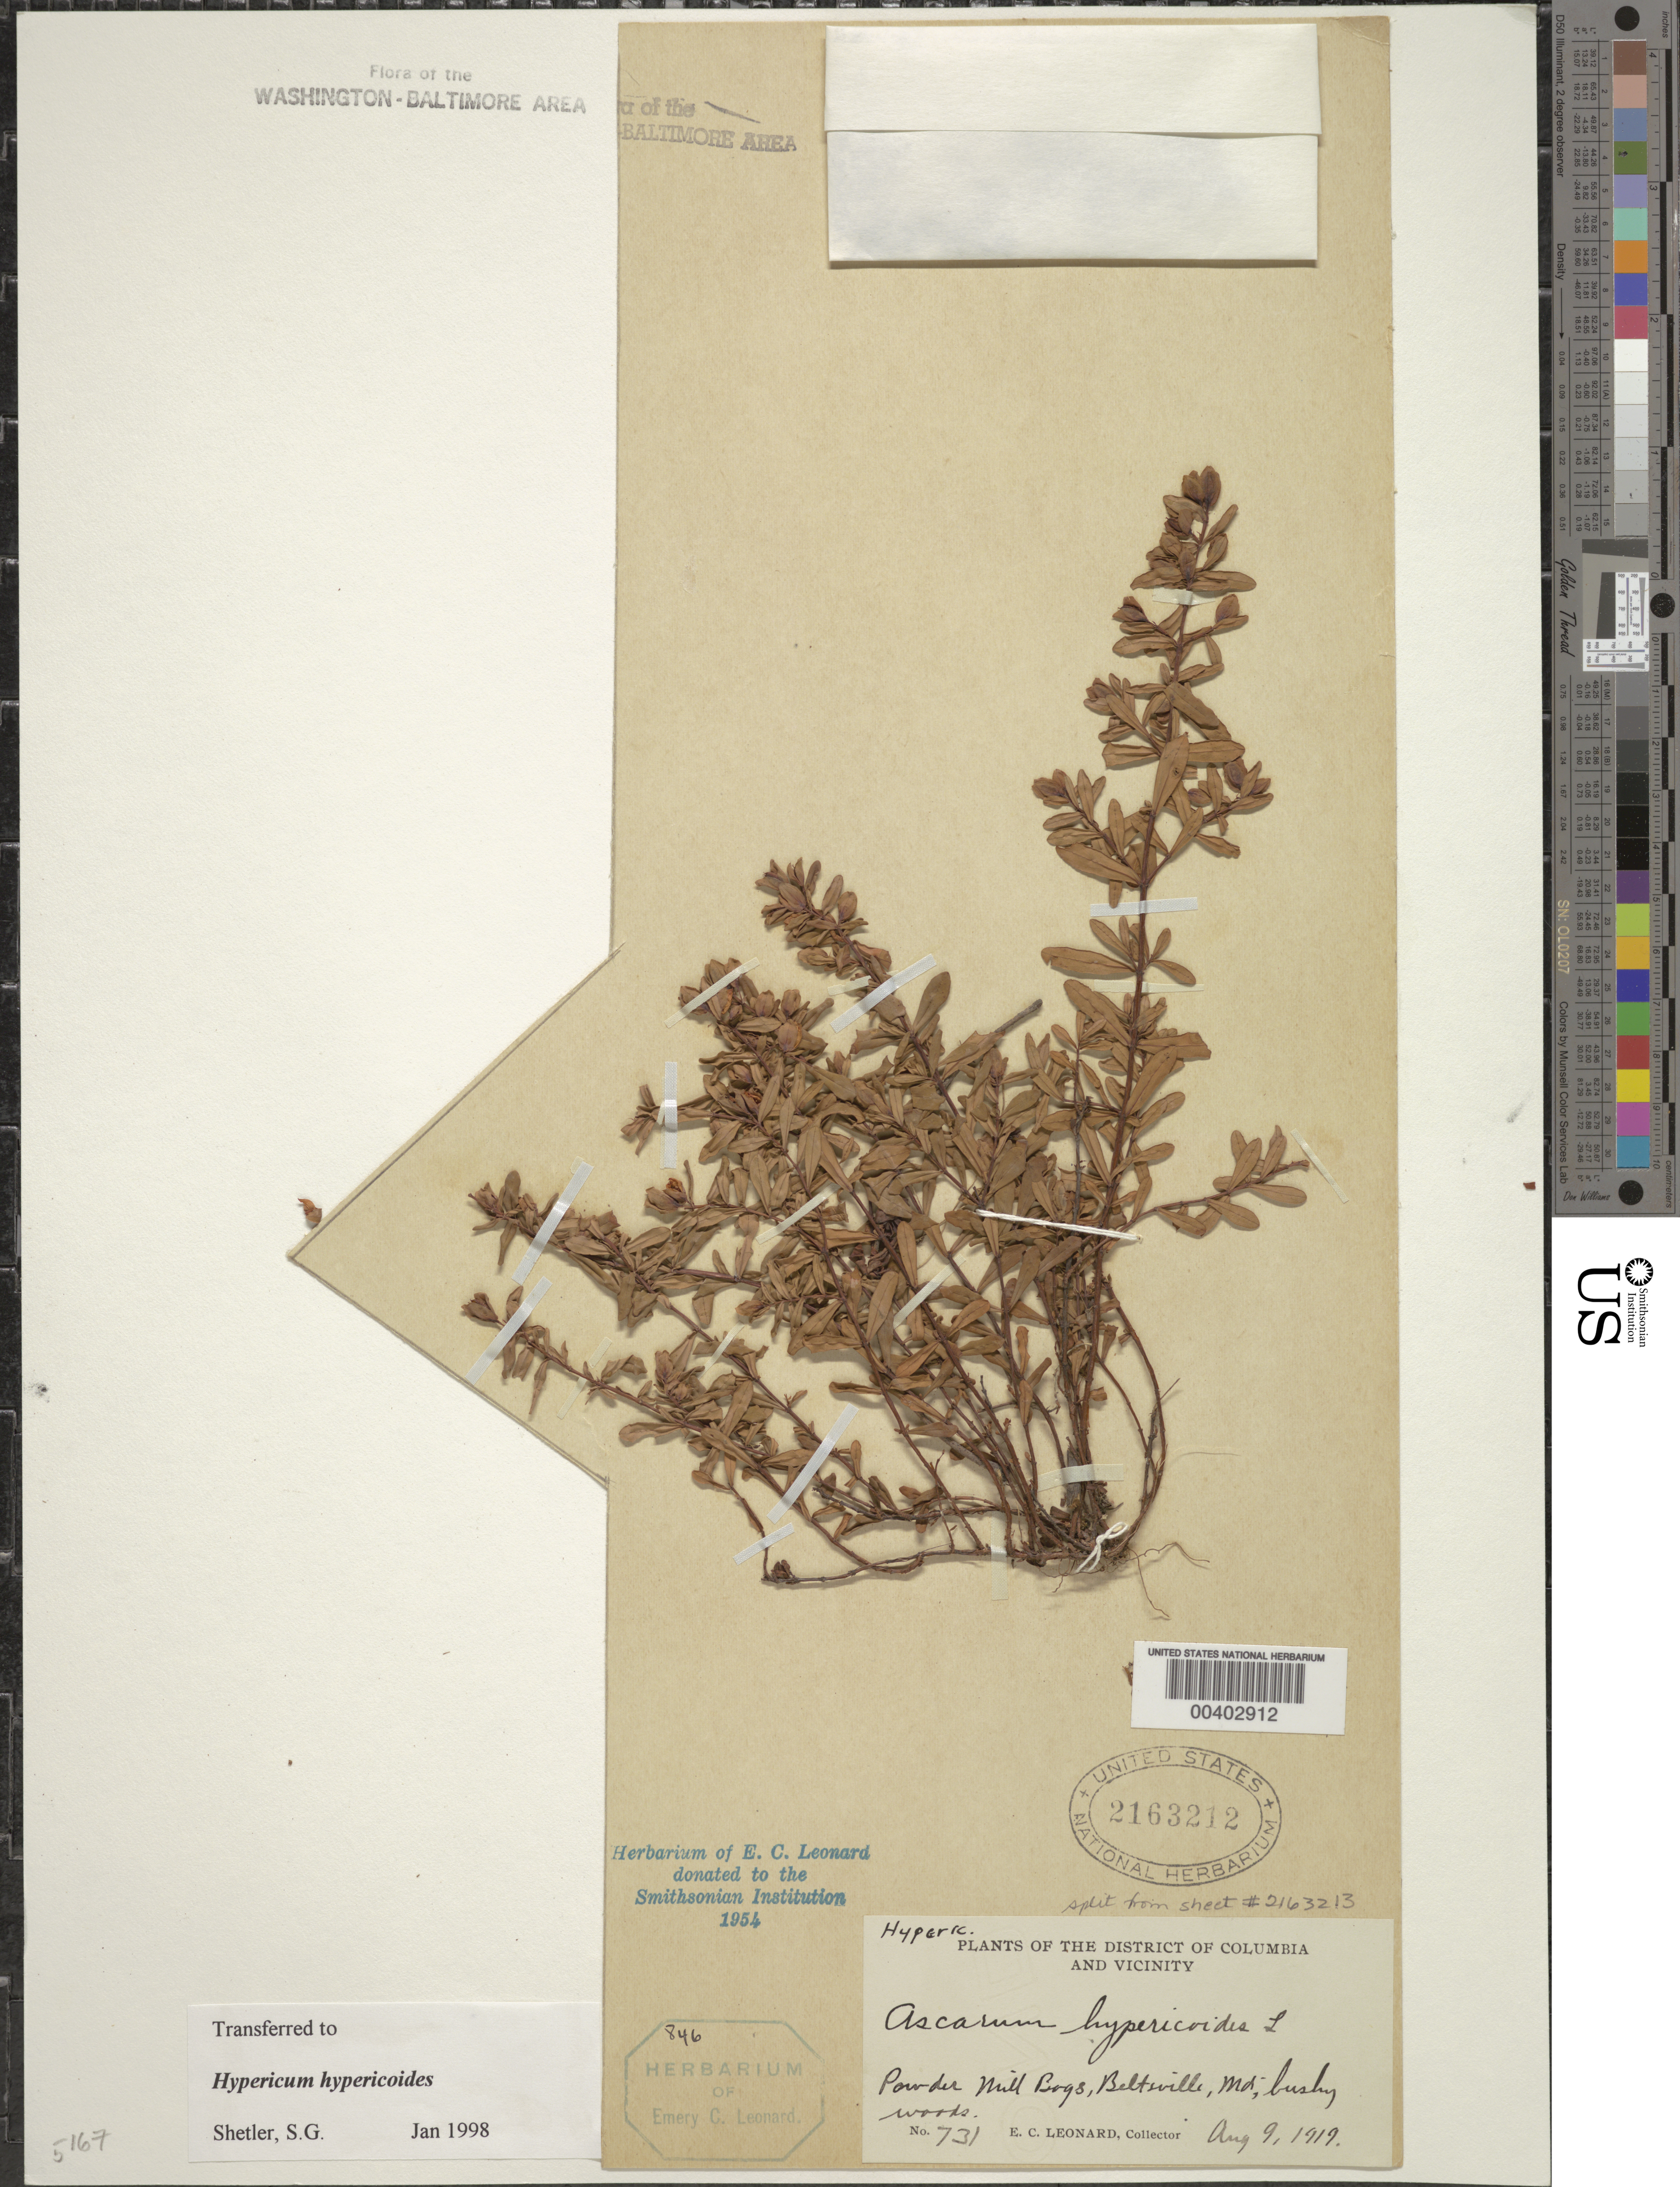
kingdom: Plantae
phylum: Tracheophyta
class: Magnoliopsida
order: Malpighiales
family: Hypericaceae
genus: Hypericum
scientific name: Hypericum hypericoides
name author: (L.) Crantz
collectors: E. C. Leonard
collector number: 731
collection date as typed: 09 Aug 1919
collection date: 1919-08-09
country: United States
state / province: Maryland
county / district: Prince George's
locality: Powdermill Bogs, Beltsville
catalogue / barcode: US 2163212